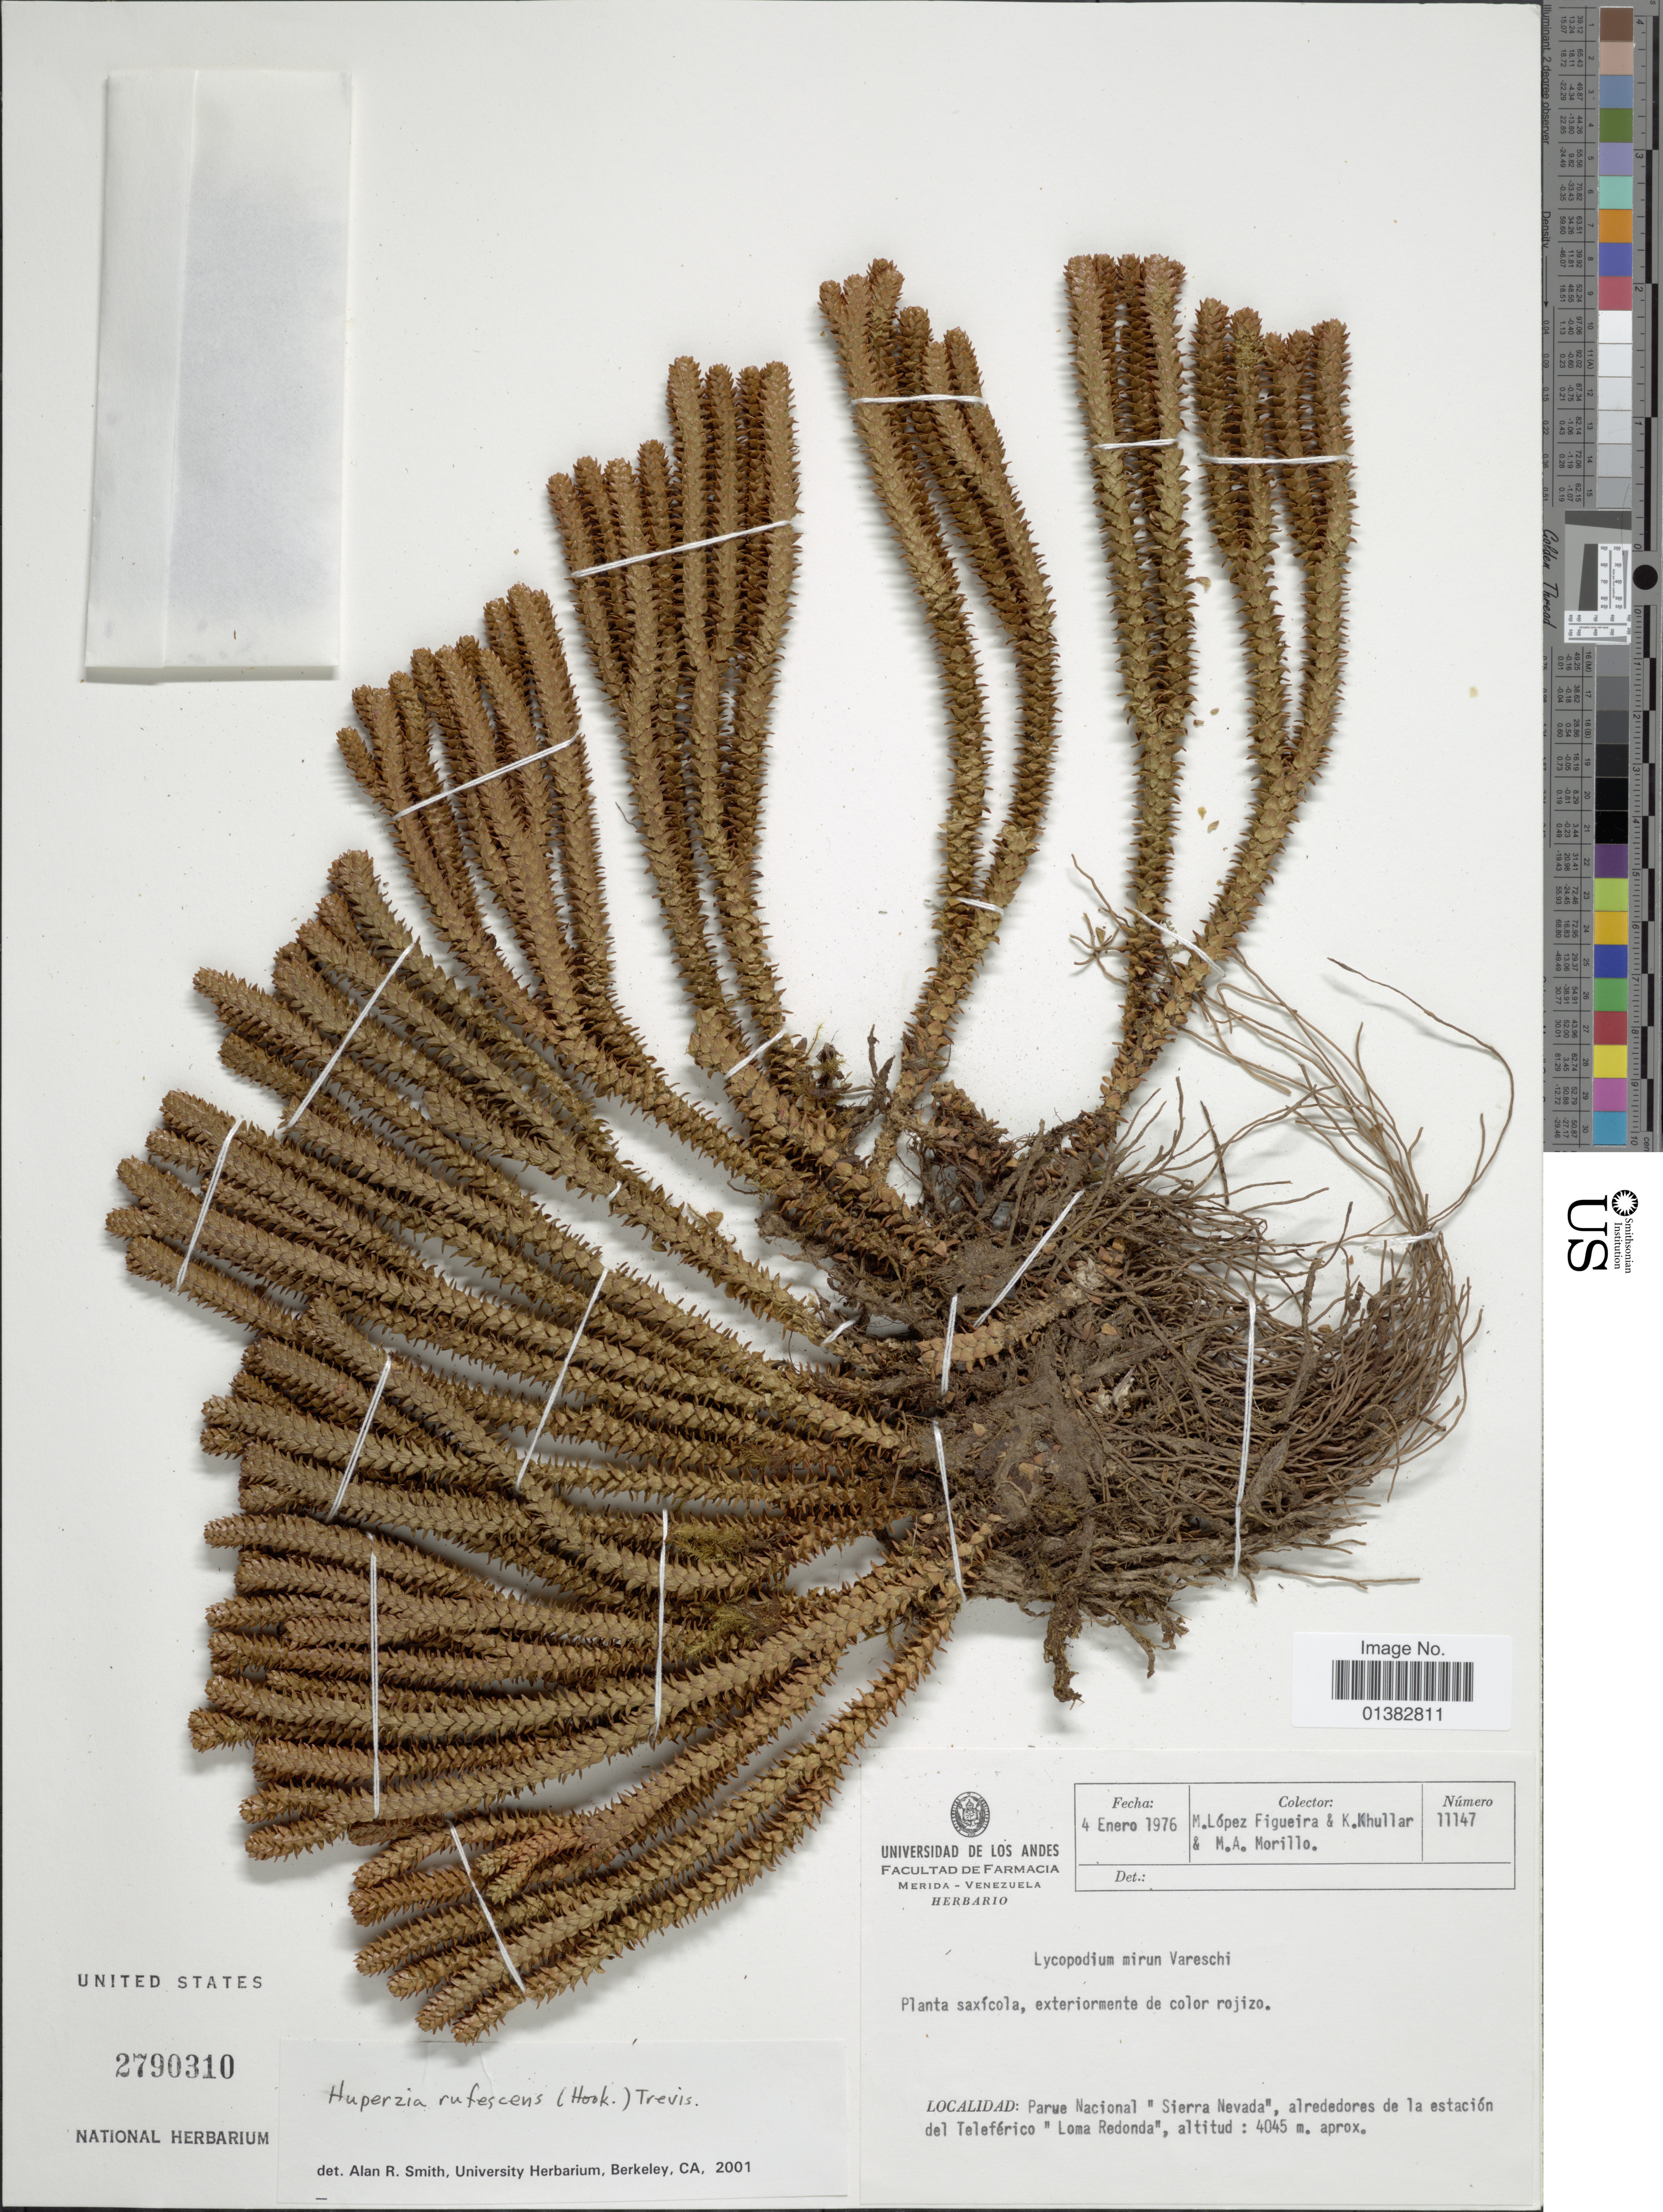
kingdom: Plantae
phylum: Tracheophyta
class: Lycopodiopsida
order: Lycopodiales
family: Lycopodiaceae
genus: Phlegmariurus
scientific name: Phlegmariurus rufescens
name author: (Hook.) B. Øllg.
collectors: M. López Figueiras, K. Khullar & M. Morillo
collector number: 11147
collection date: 1976-01-04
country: Venezuela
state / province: Mérida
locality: Parque Nacional "Sierra Nevada", alrededores de la estación del Teleférico "Loma Redonda"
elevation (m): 4045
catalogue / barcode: US 2790310